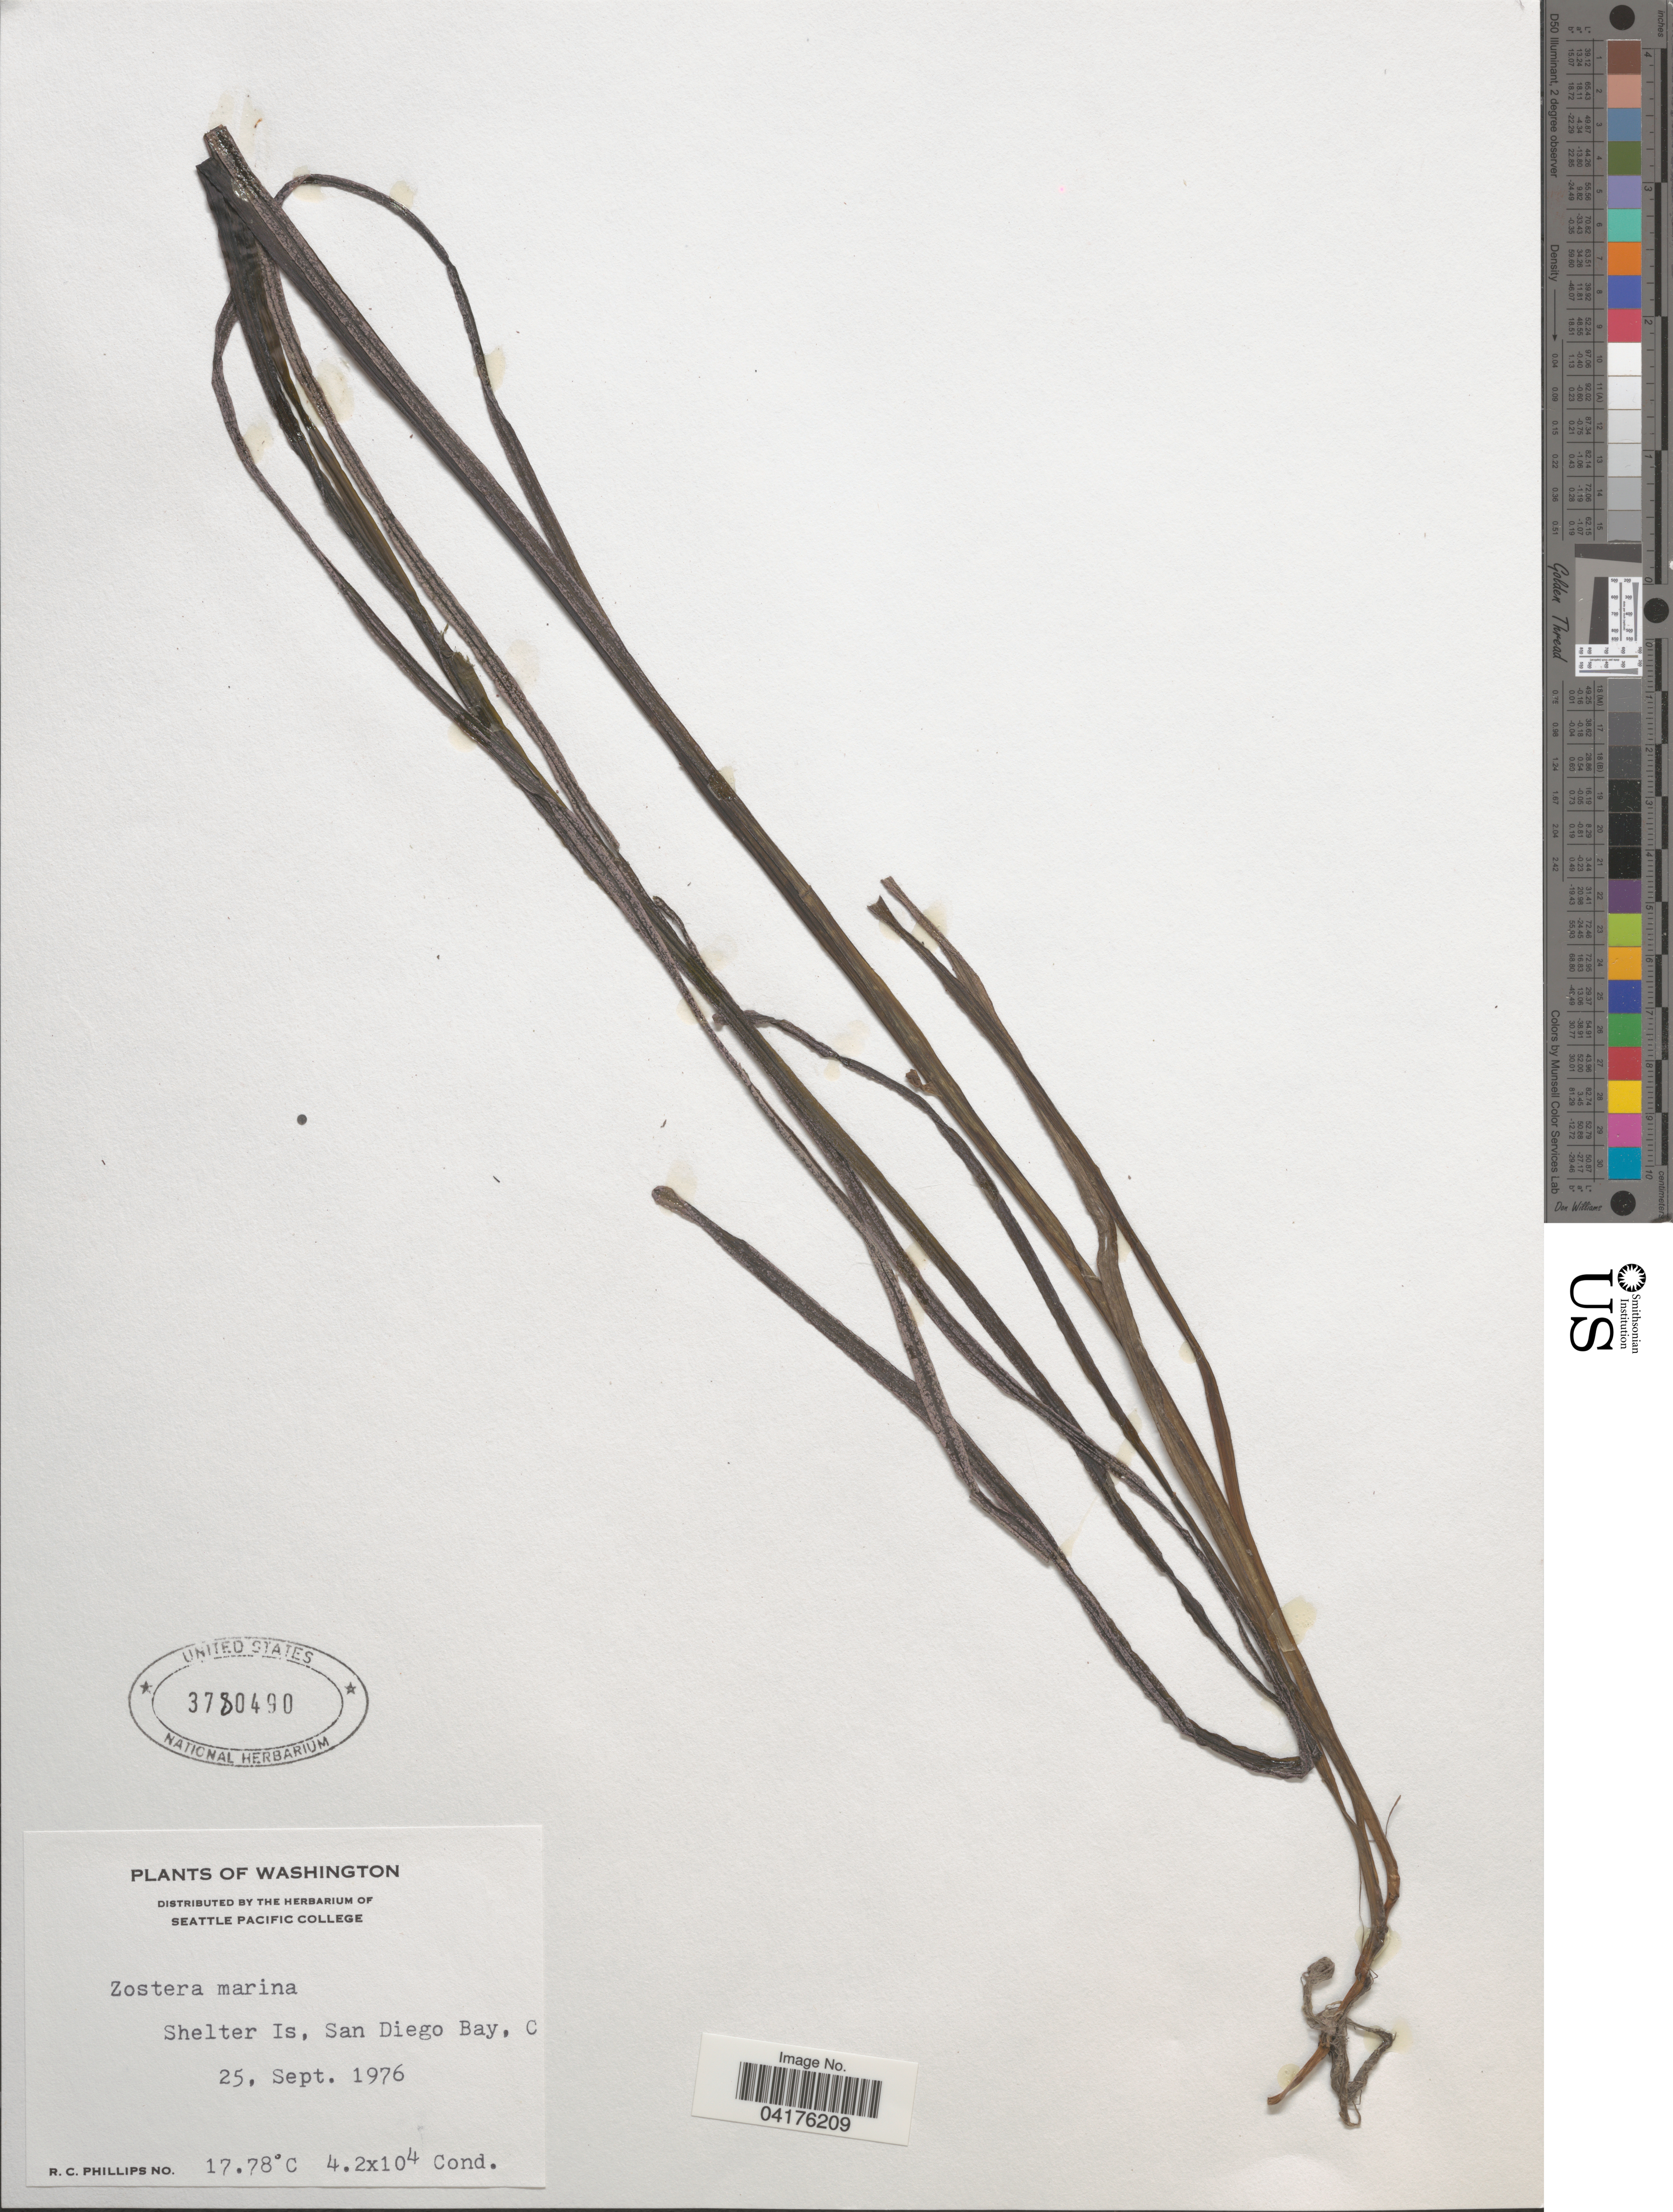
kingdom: Plantae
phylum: Tracheophyta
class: Liliopsida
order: Alismatales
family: Zosteraceae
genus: Zostera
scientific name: Zostera marina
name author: L.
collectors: R. C. Phillips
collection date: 1976-09-25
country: United States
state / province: California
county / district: San Diego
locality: Shelter Is, San Diego Bay.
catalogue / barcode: US 3780490